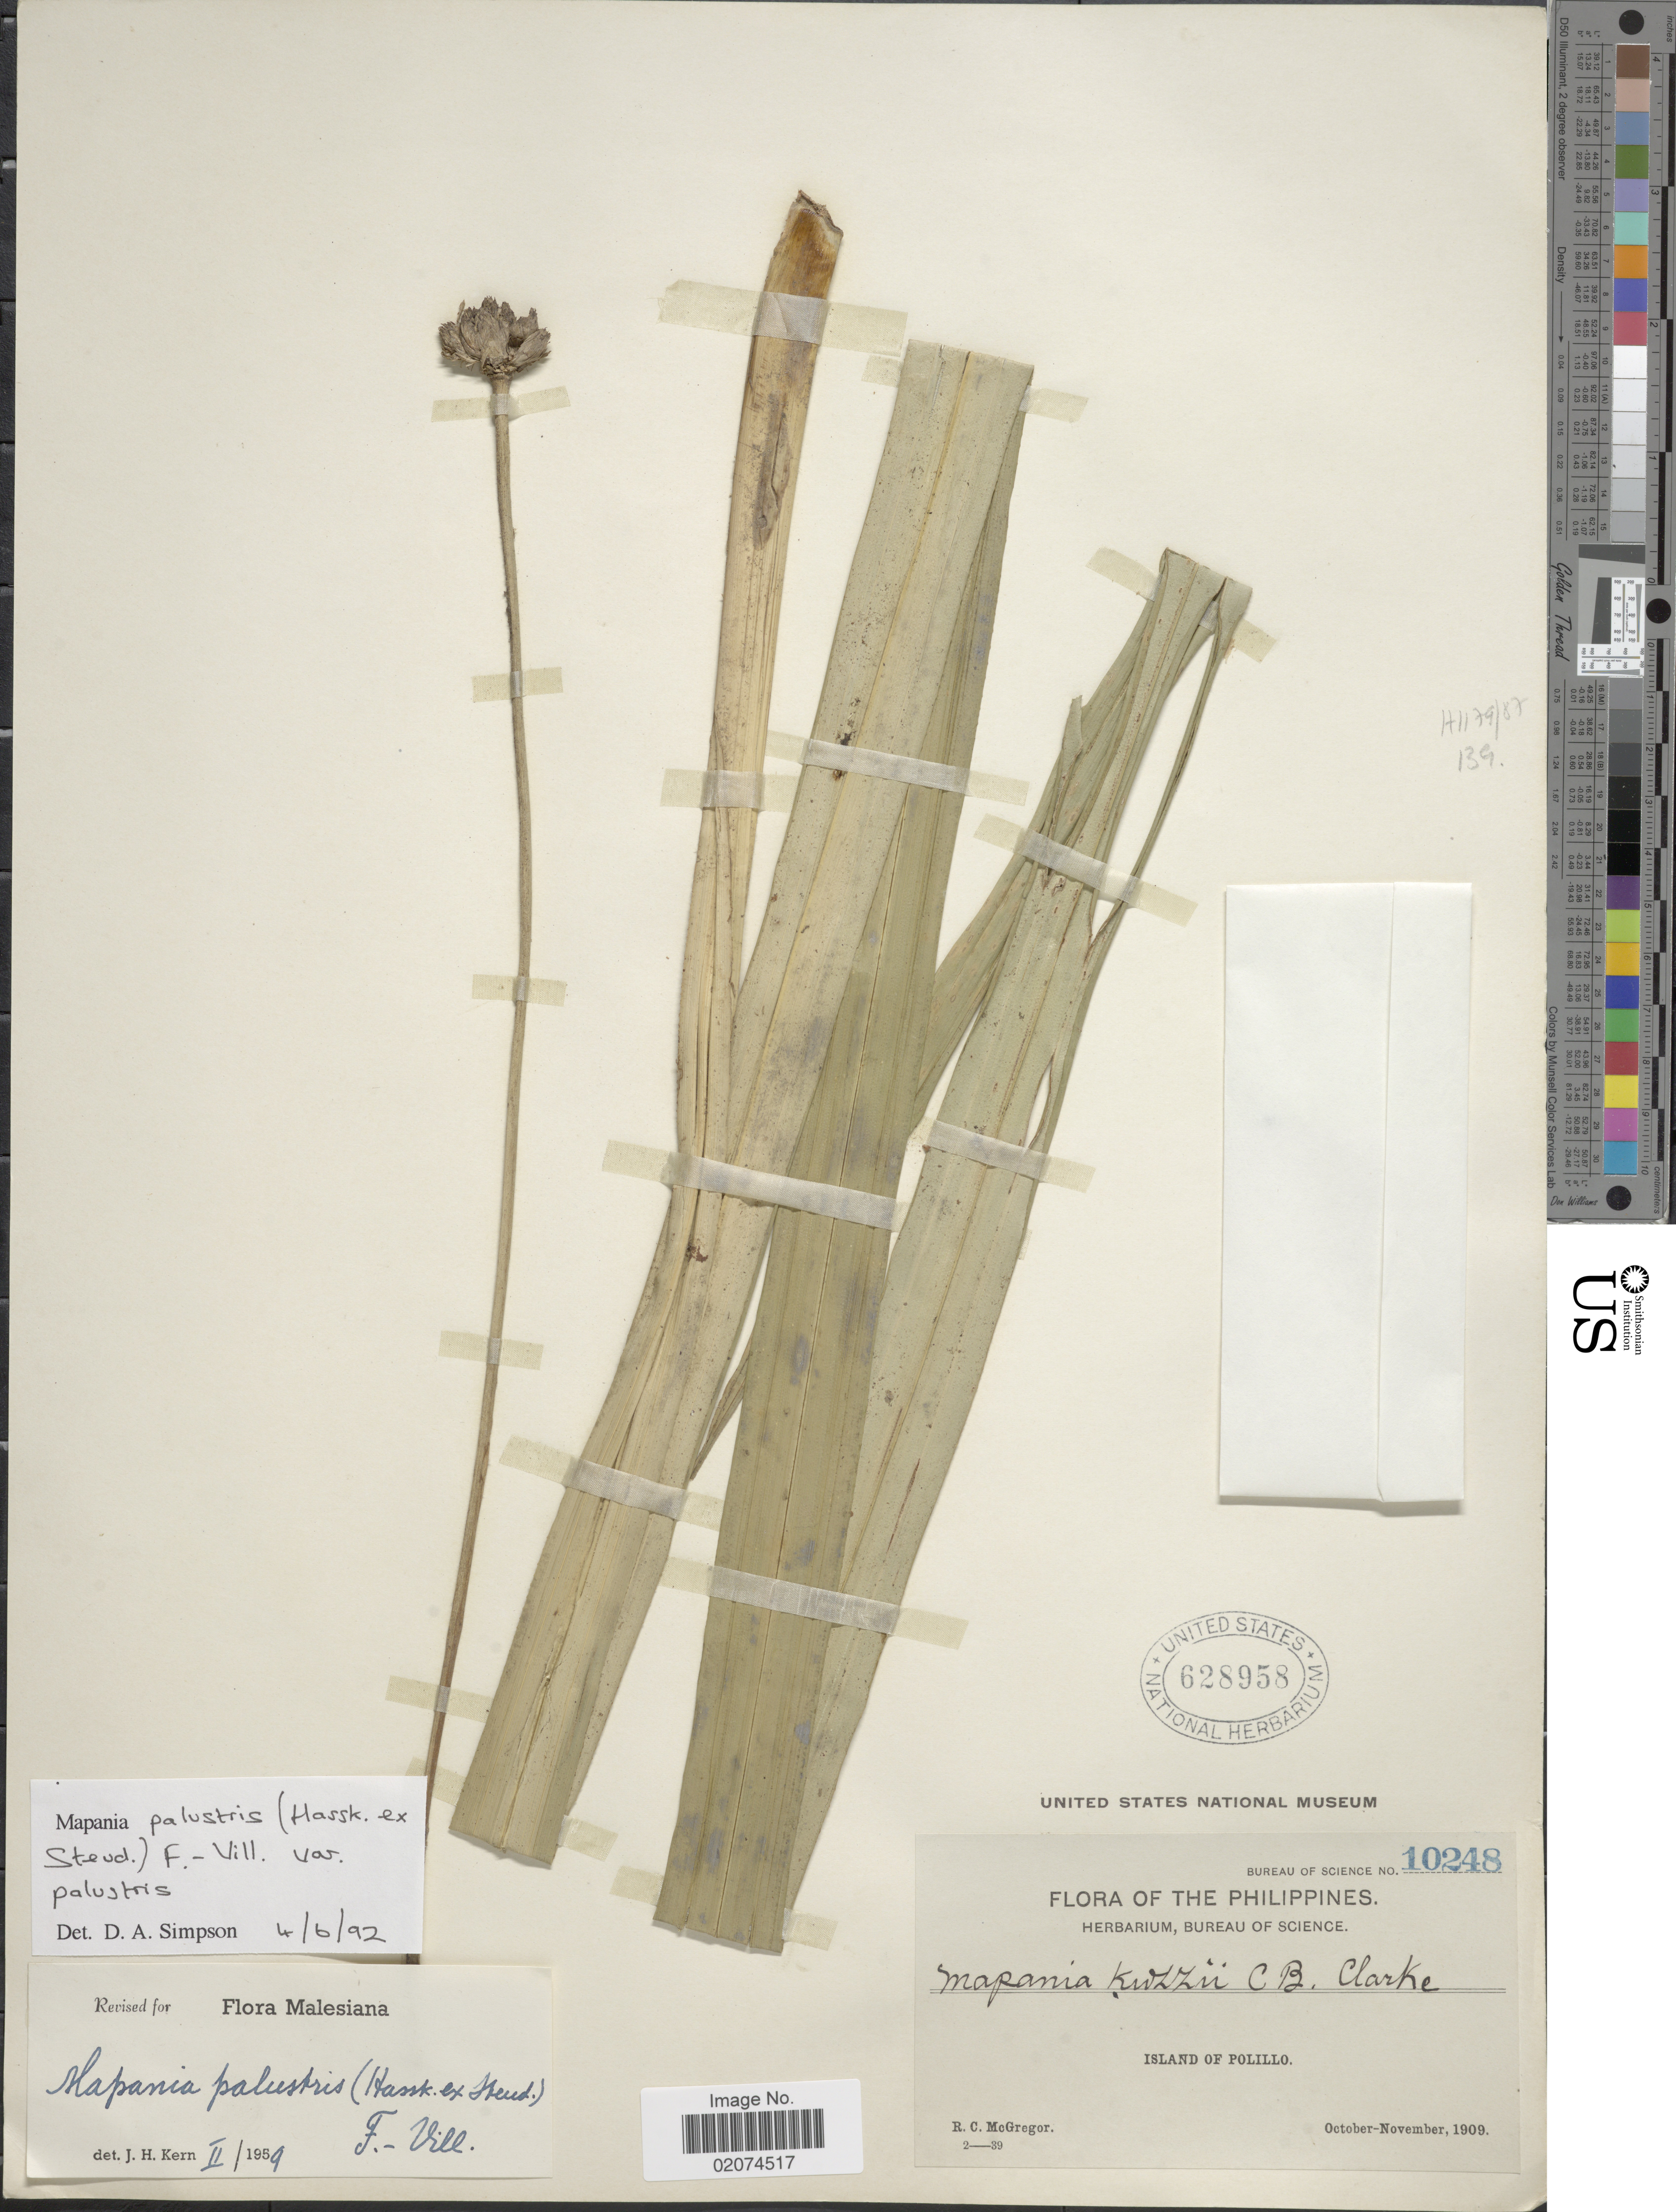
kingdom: Plantae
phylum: Tracheophyta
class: Liliopsida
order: Poales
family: Cyperaceae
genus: Mapania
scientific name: Mapania palustris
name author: (Hassk. ex Steud.) Fern.-Vill.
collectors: R. C. McGregor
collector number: Bureau of Science10248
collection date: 1909-10/1909-11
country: Philippines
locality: Island of Polillo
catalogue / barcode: US 628958